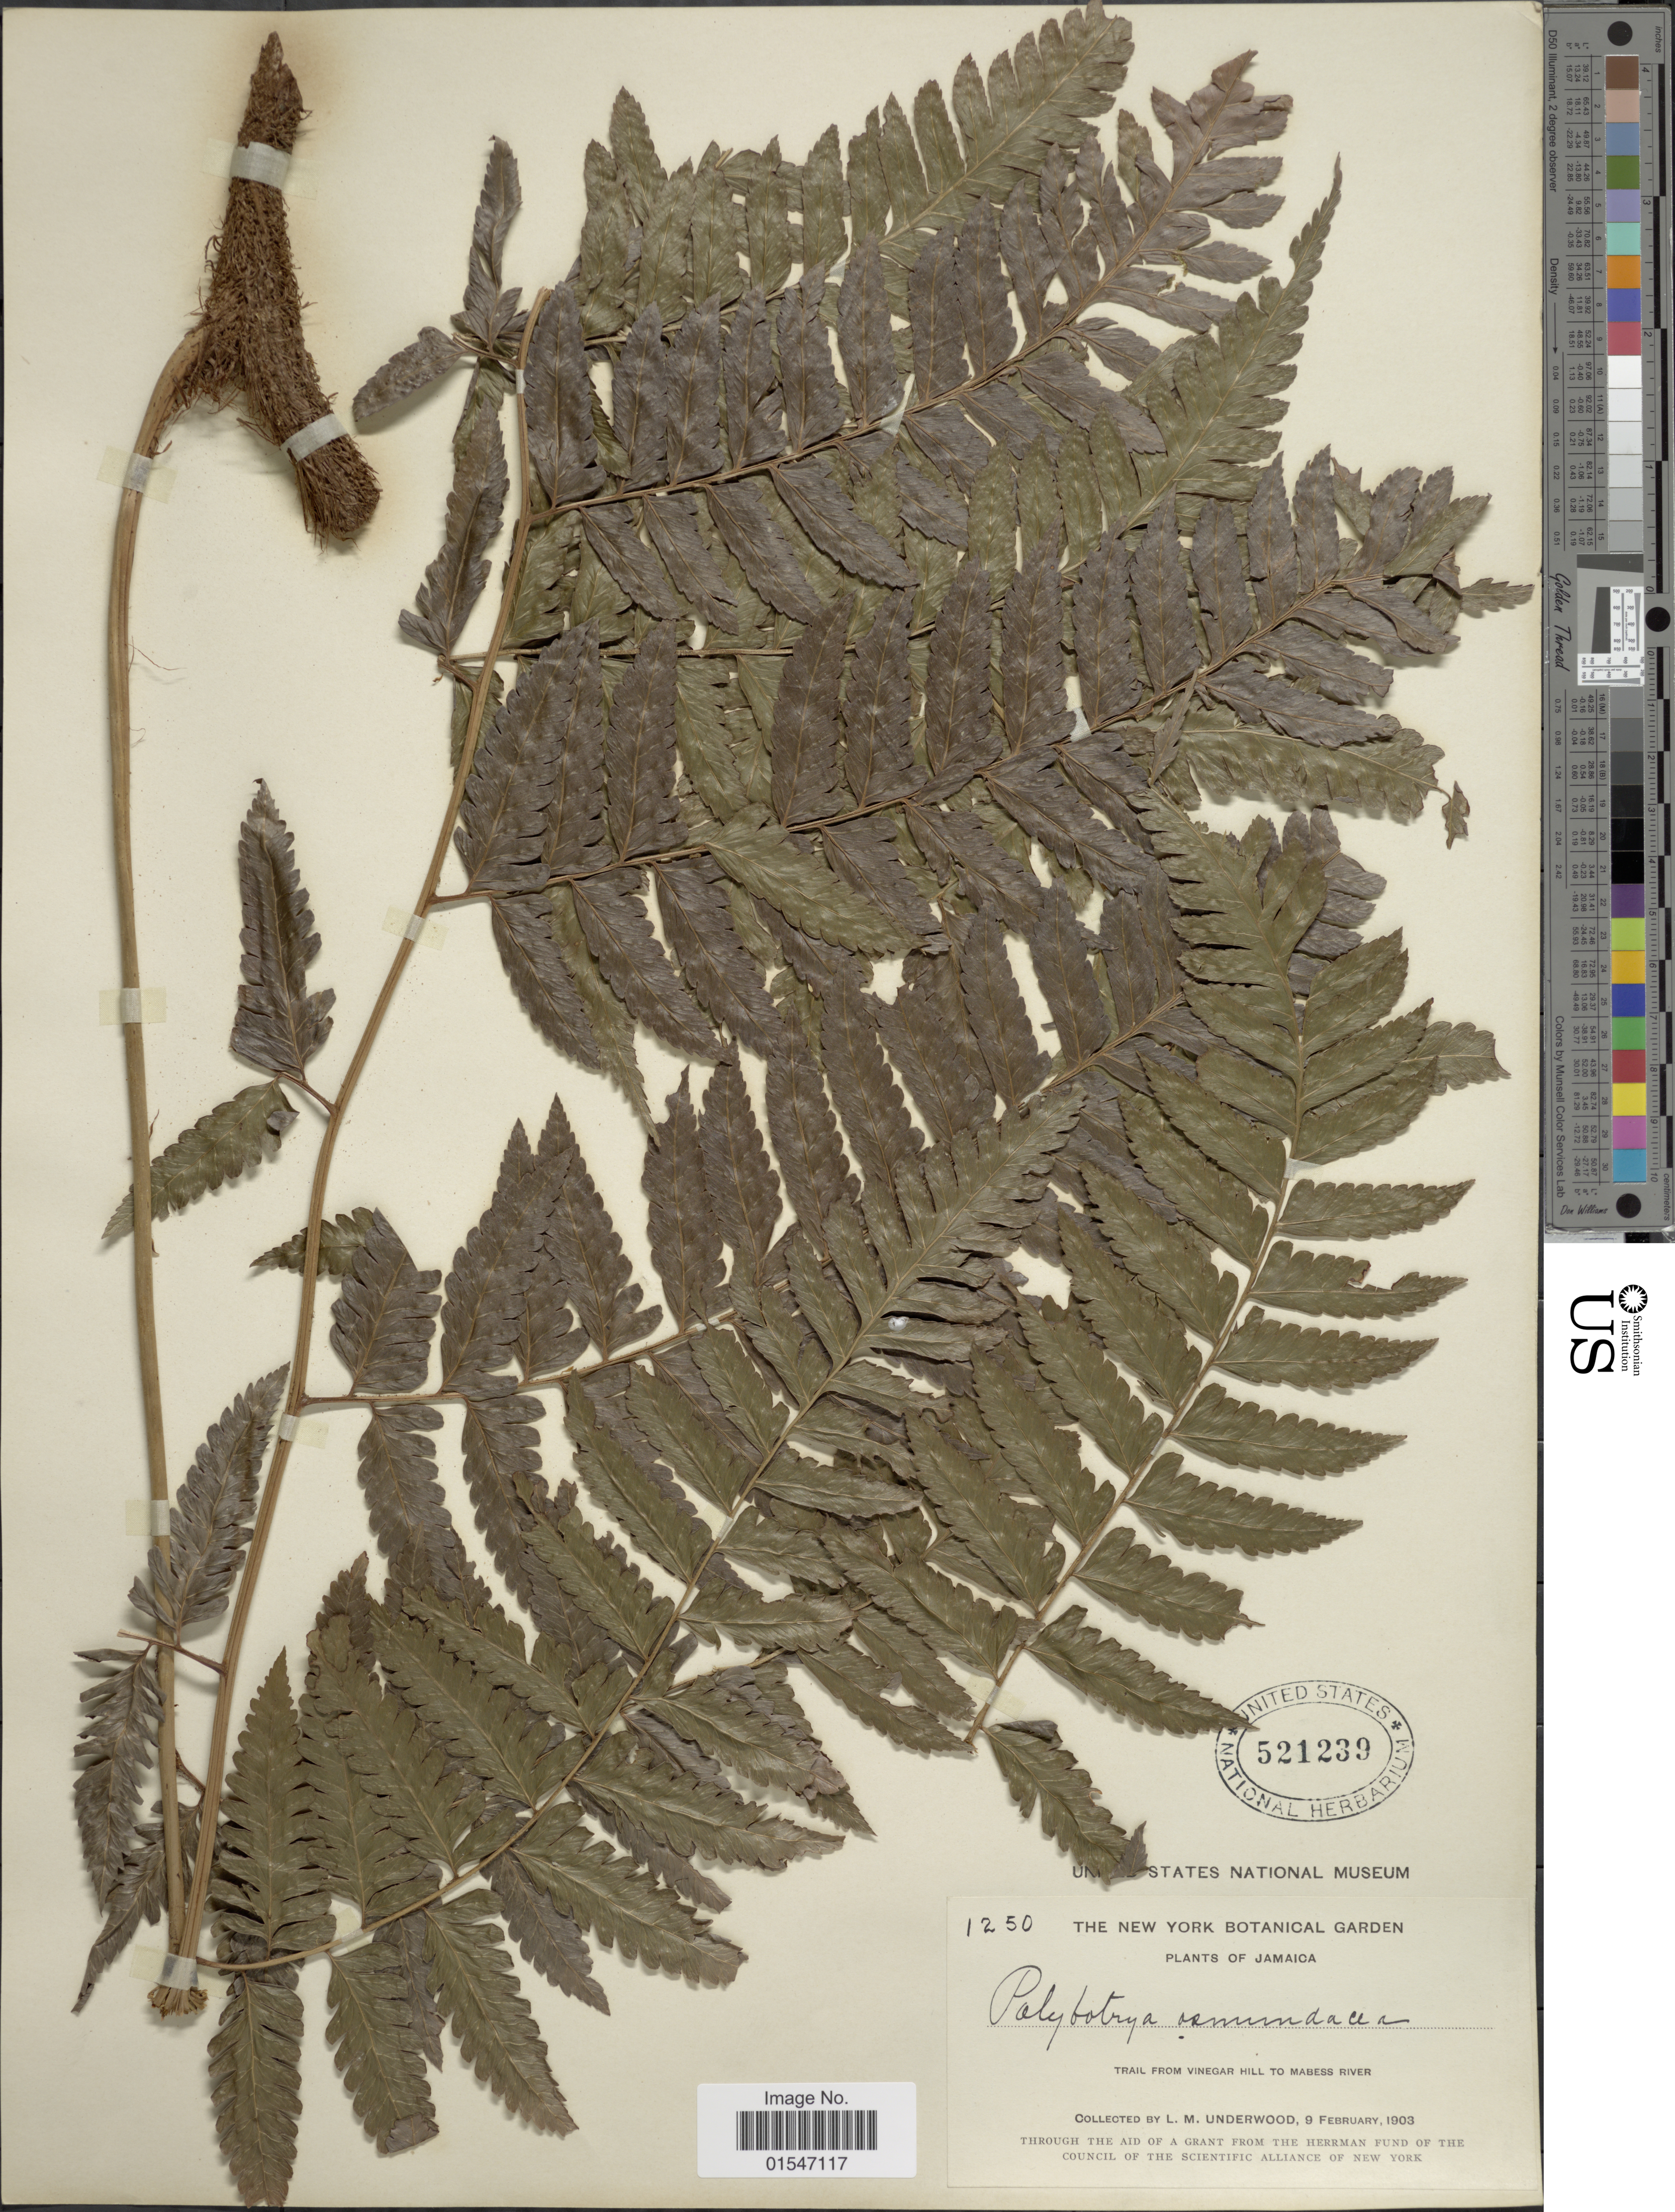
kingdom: Plantae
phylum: Tracheophyta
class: Polypodiopsida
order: Polypodiales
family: Dryopteridaceae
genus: Polybotrya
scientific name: Polybotrya osmundacea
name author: Humb. & Bonpl. ex Willd.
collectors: L. M. Underwood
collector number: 1250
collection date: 1903-02-09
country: Jamaica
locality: Jamaica. Trail from Vinegar Hill to Mabess River.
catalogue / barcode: US 521239